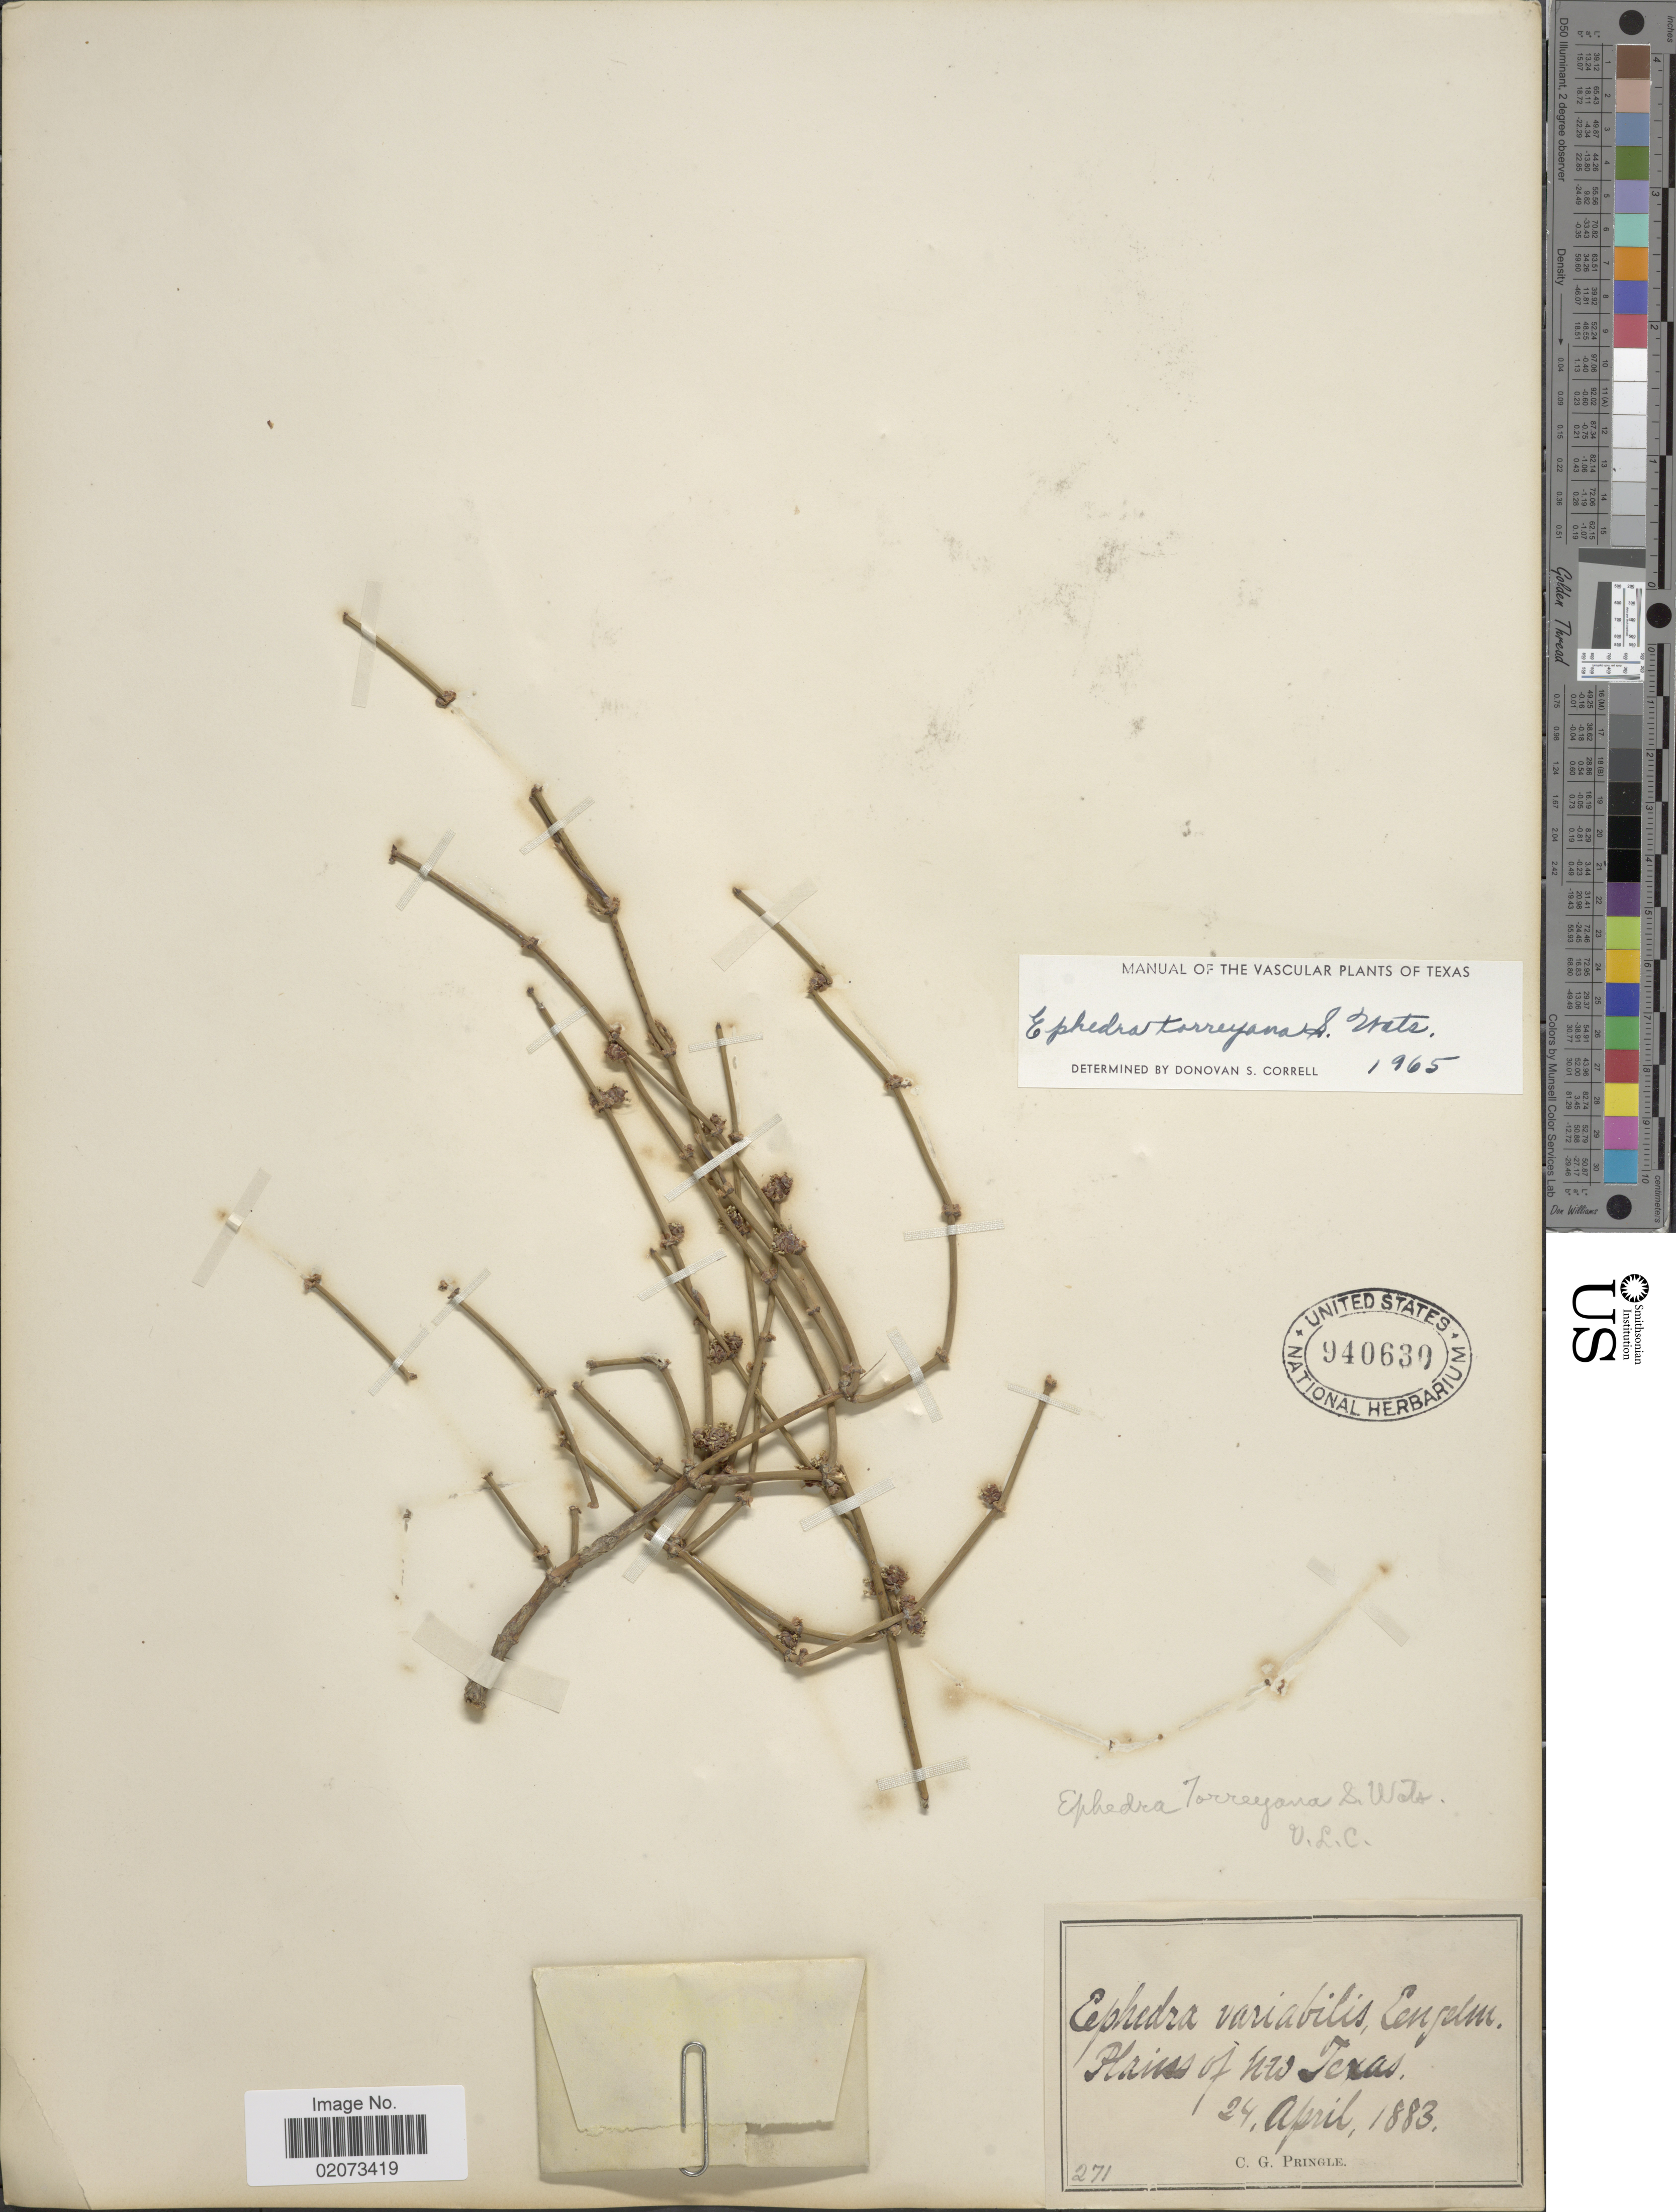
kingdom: Plantae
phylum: Tracheophyta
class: Gnetopsida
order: Ephedrales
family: Ephedraceae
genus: Ephedra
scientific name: Ephedra torreyana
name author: S. Watson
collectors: C. G. Pringle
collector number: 271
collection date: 1883-04-24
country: United States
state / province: Texas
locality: Plains of NW Texas.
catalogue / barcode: US 940630